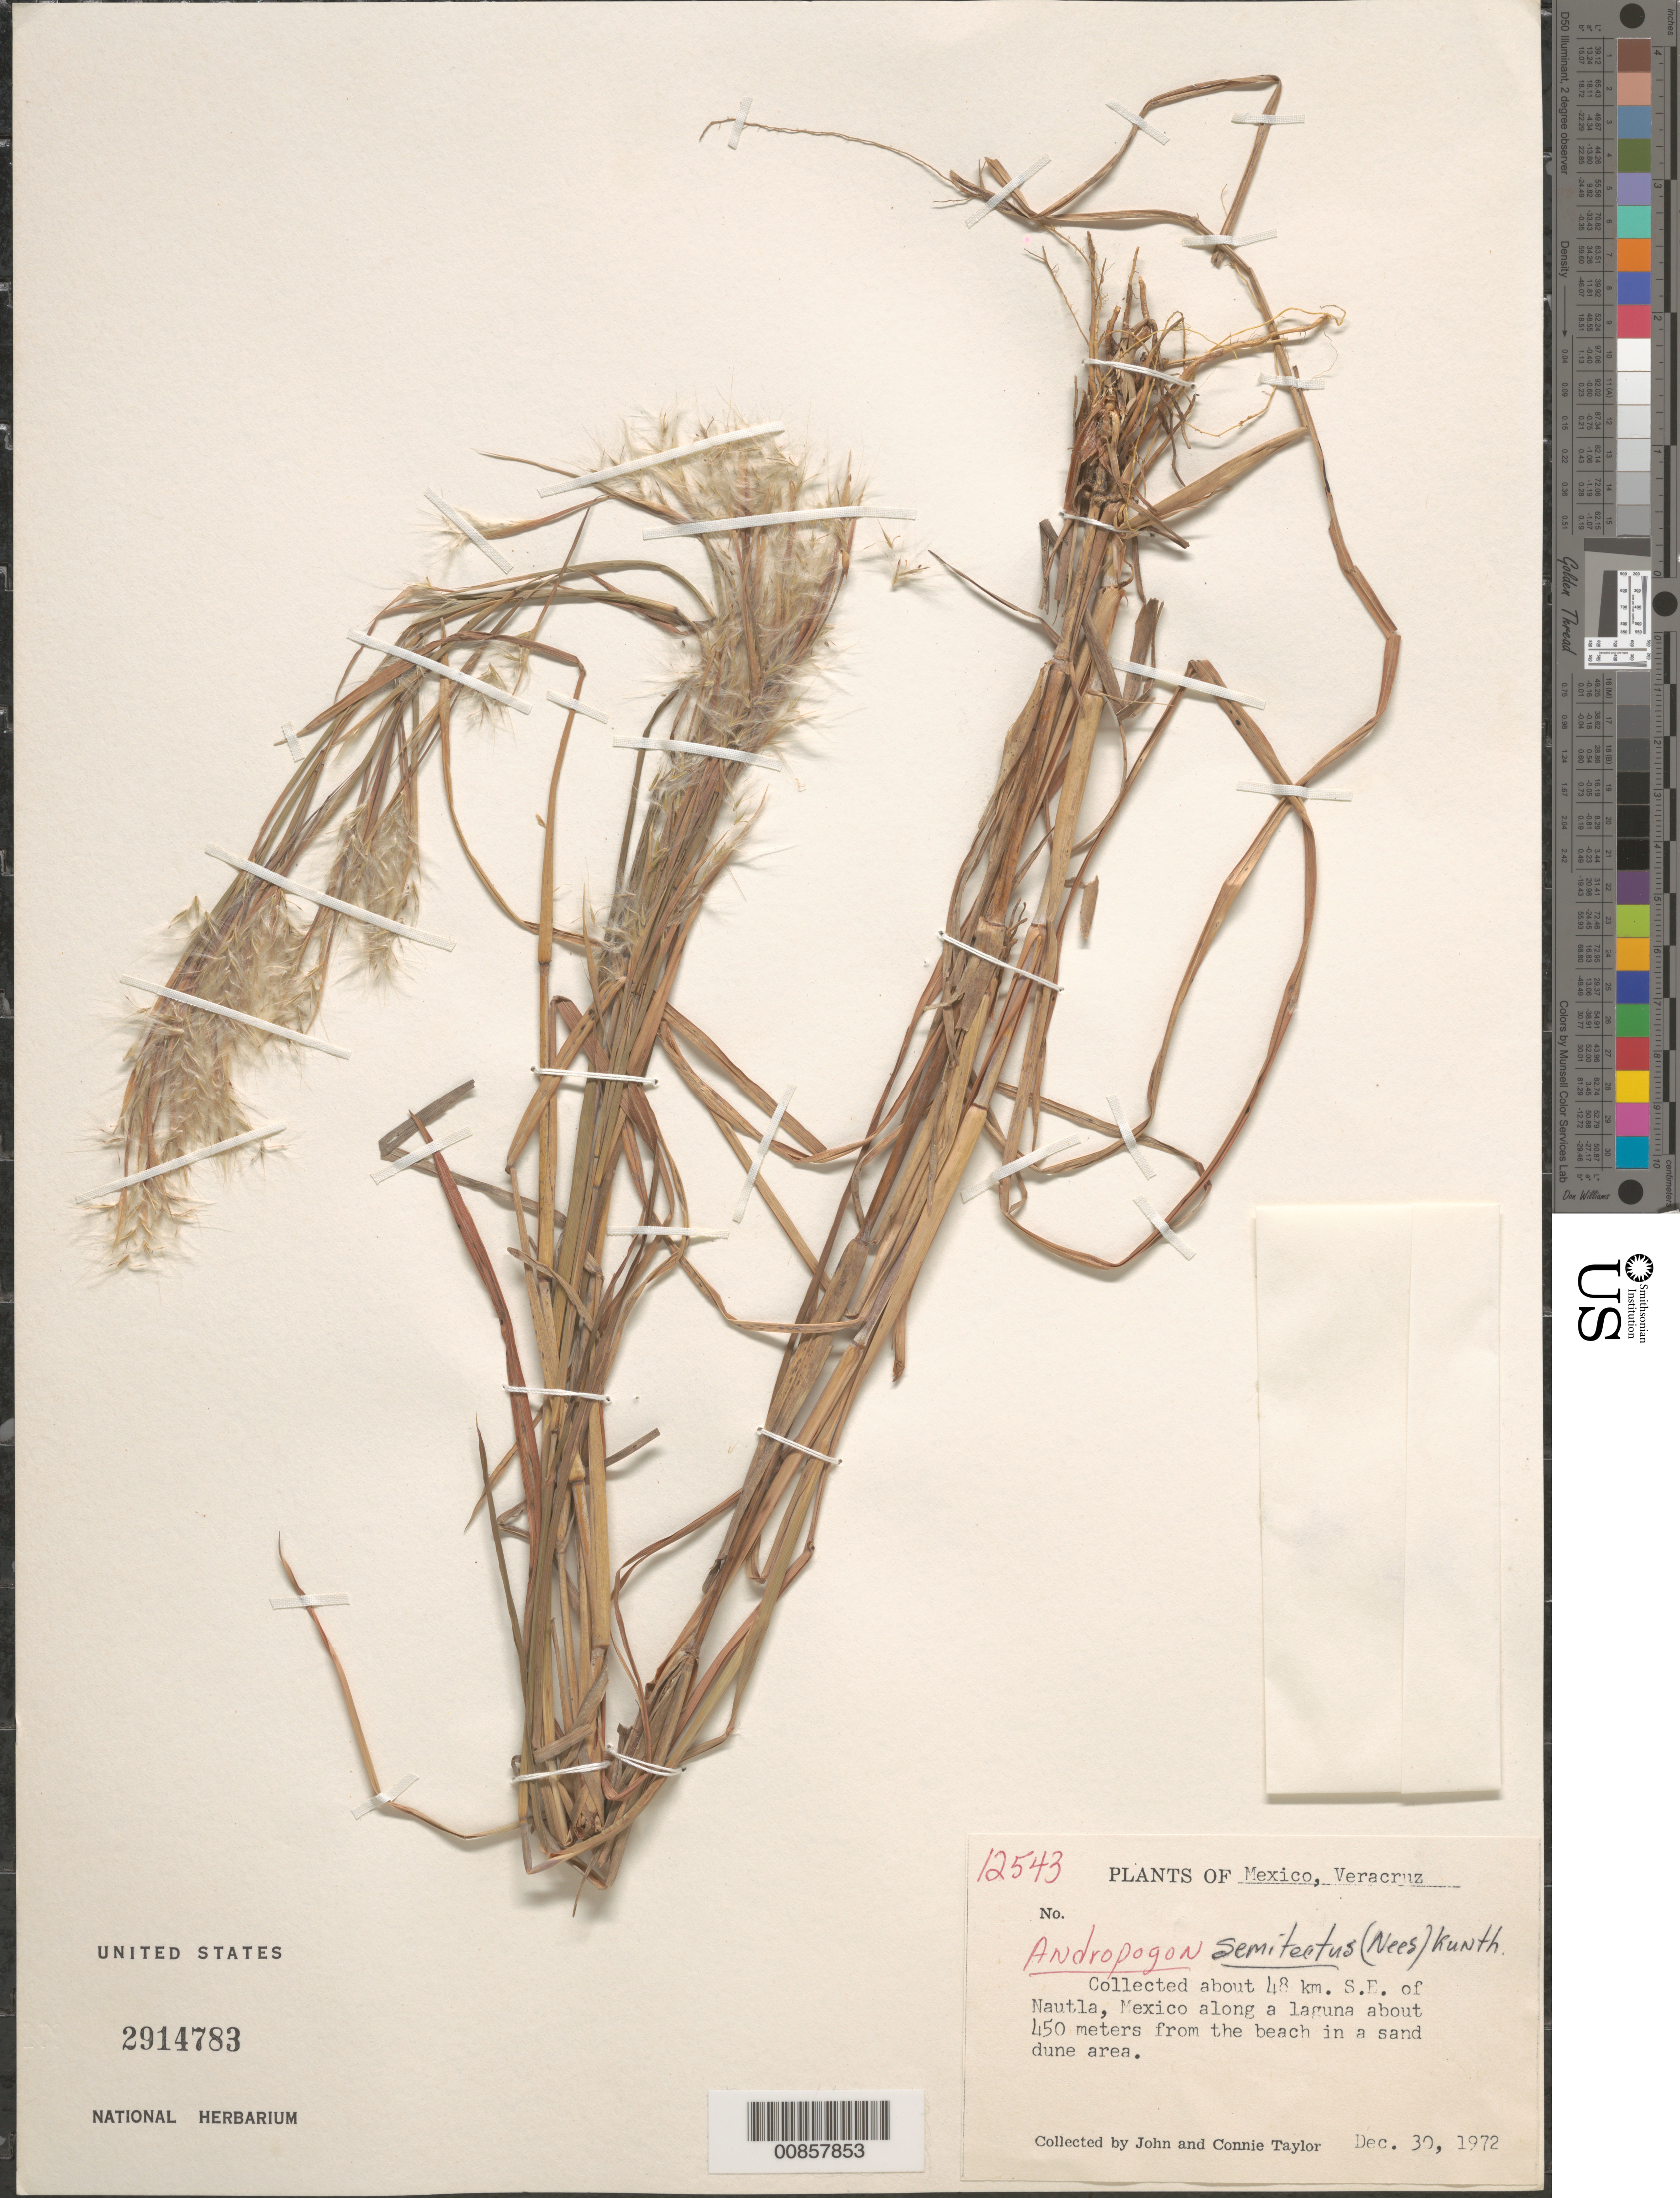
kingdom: Plantae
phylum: Tracheophyta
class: Liliopsida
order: Poales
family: Poaceae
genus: Andropogon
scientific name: Andropogon semitectus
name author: Swallen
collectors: J. Taylor & C. Taylor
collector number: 12543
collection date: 1972-12-30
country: Mexico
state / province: Veracruz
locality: About 48 km. SE of Nautla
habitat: Along a laguna about 450 meters from the beachin a sand dune area.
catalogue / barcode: US 2914783